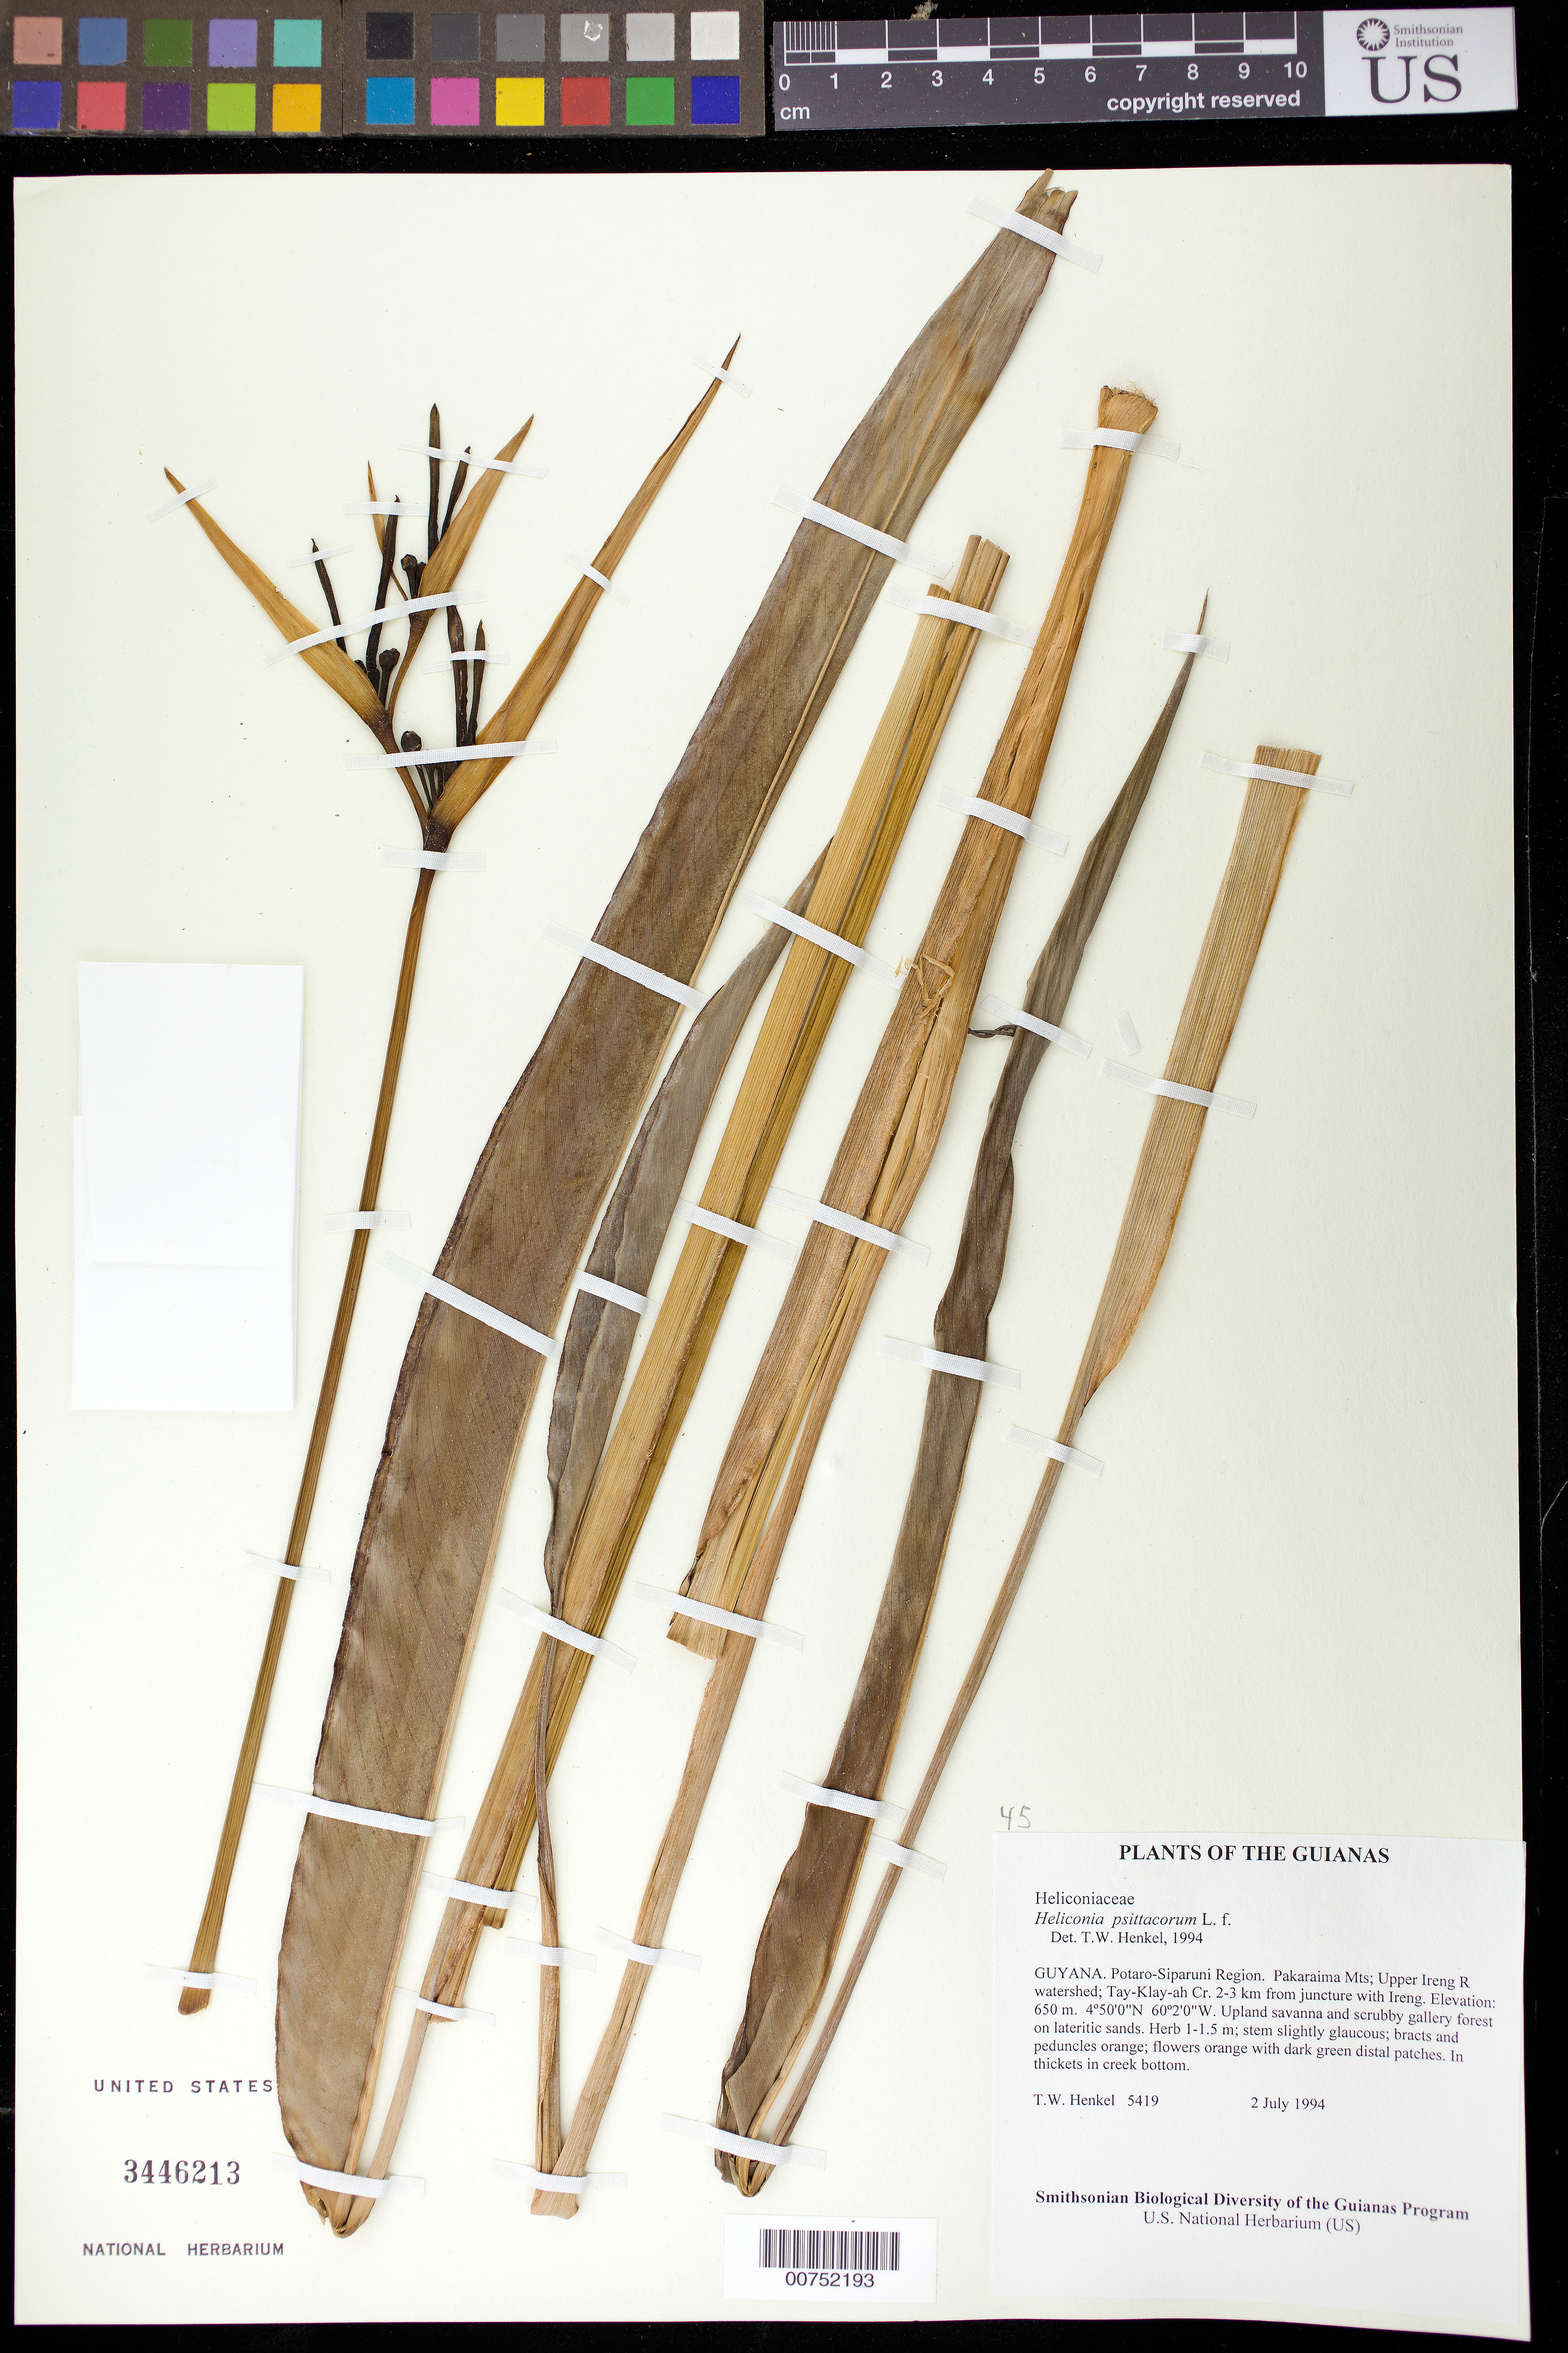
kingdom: Plantae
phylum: Tracheophyta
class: Liliopsida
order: Zingiberales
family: Heliconiaceae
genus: Heliconia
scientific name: Heliconia psittacorum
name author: L. f.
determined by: Henkel, T. W.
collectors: T. Henkel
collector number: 5419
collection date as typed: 2 July 1994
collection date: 1994-07-02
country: Guyana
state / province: Potaro-Siparuni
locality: Pakaraima Mts; Upper Ireng R watershed; Tay-Klay-ah Cr. 2-3 km from juncture with Ireng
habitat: Upland savanna and scrubby gallery forest on lateritic sands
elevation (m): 650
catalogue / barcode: US 3446213